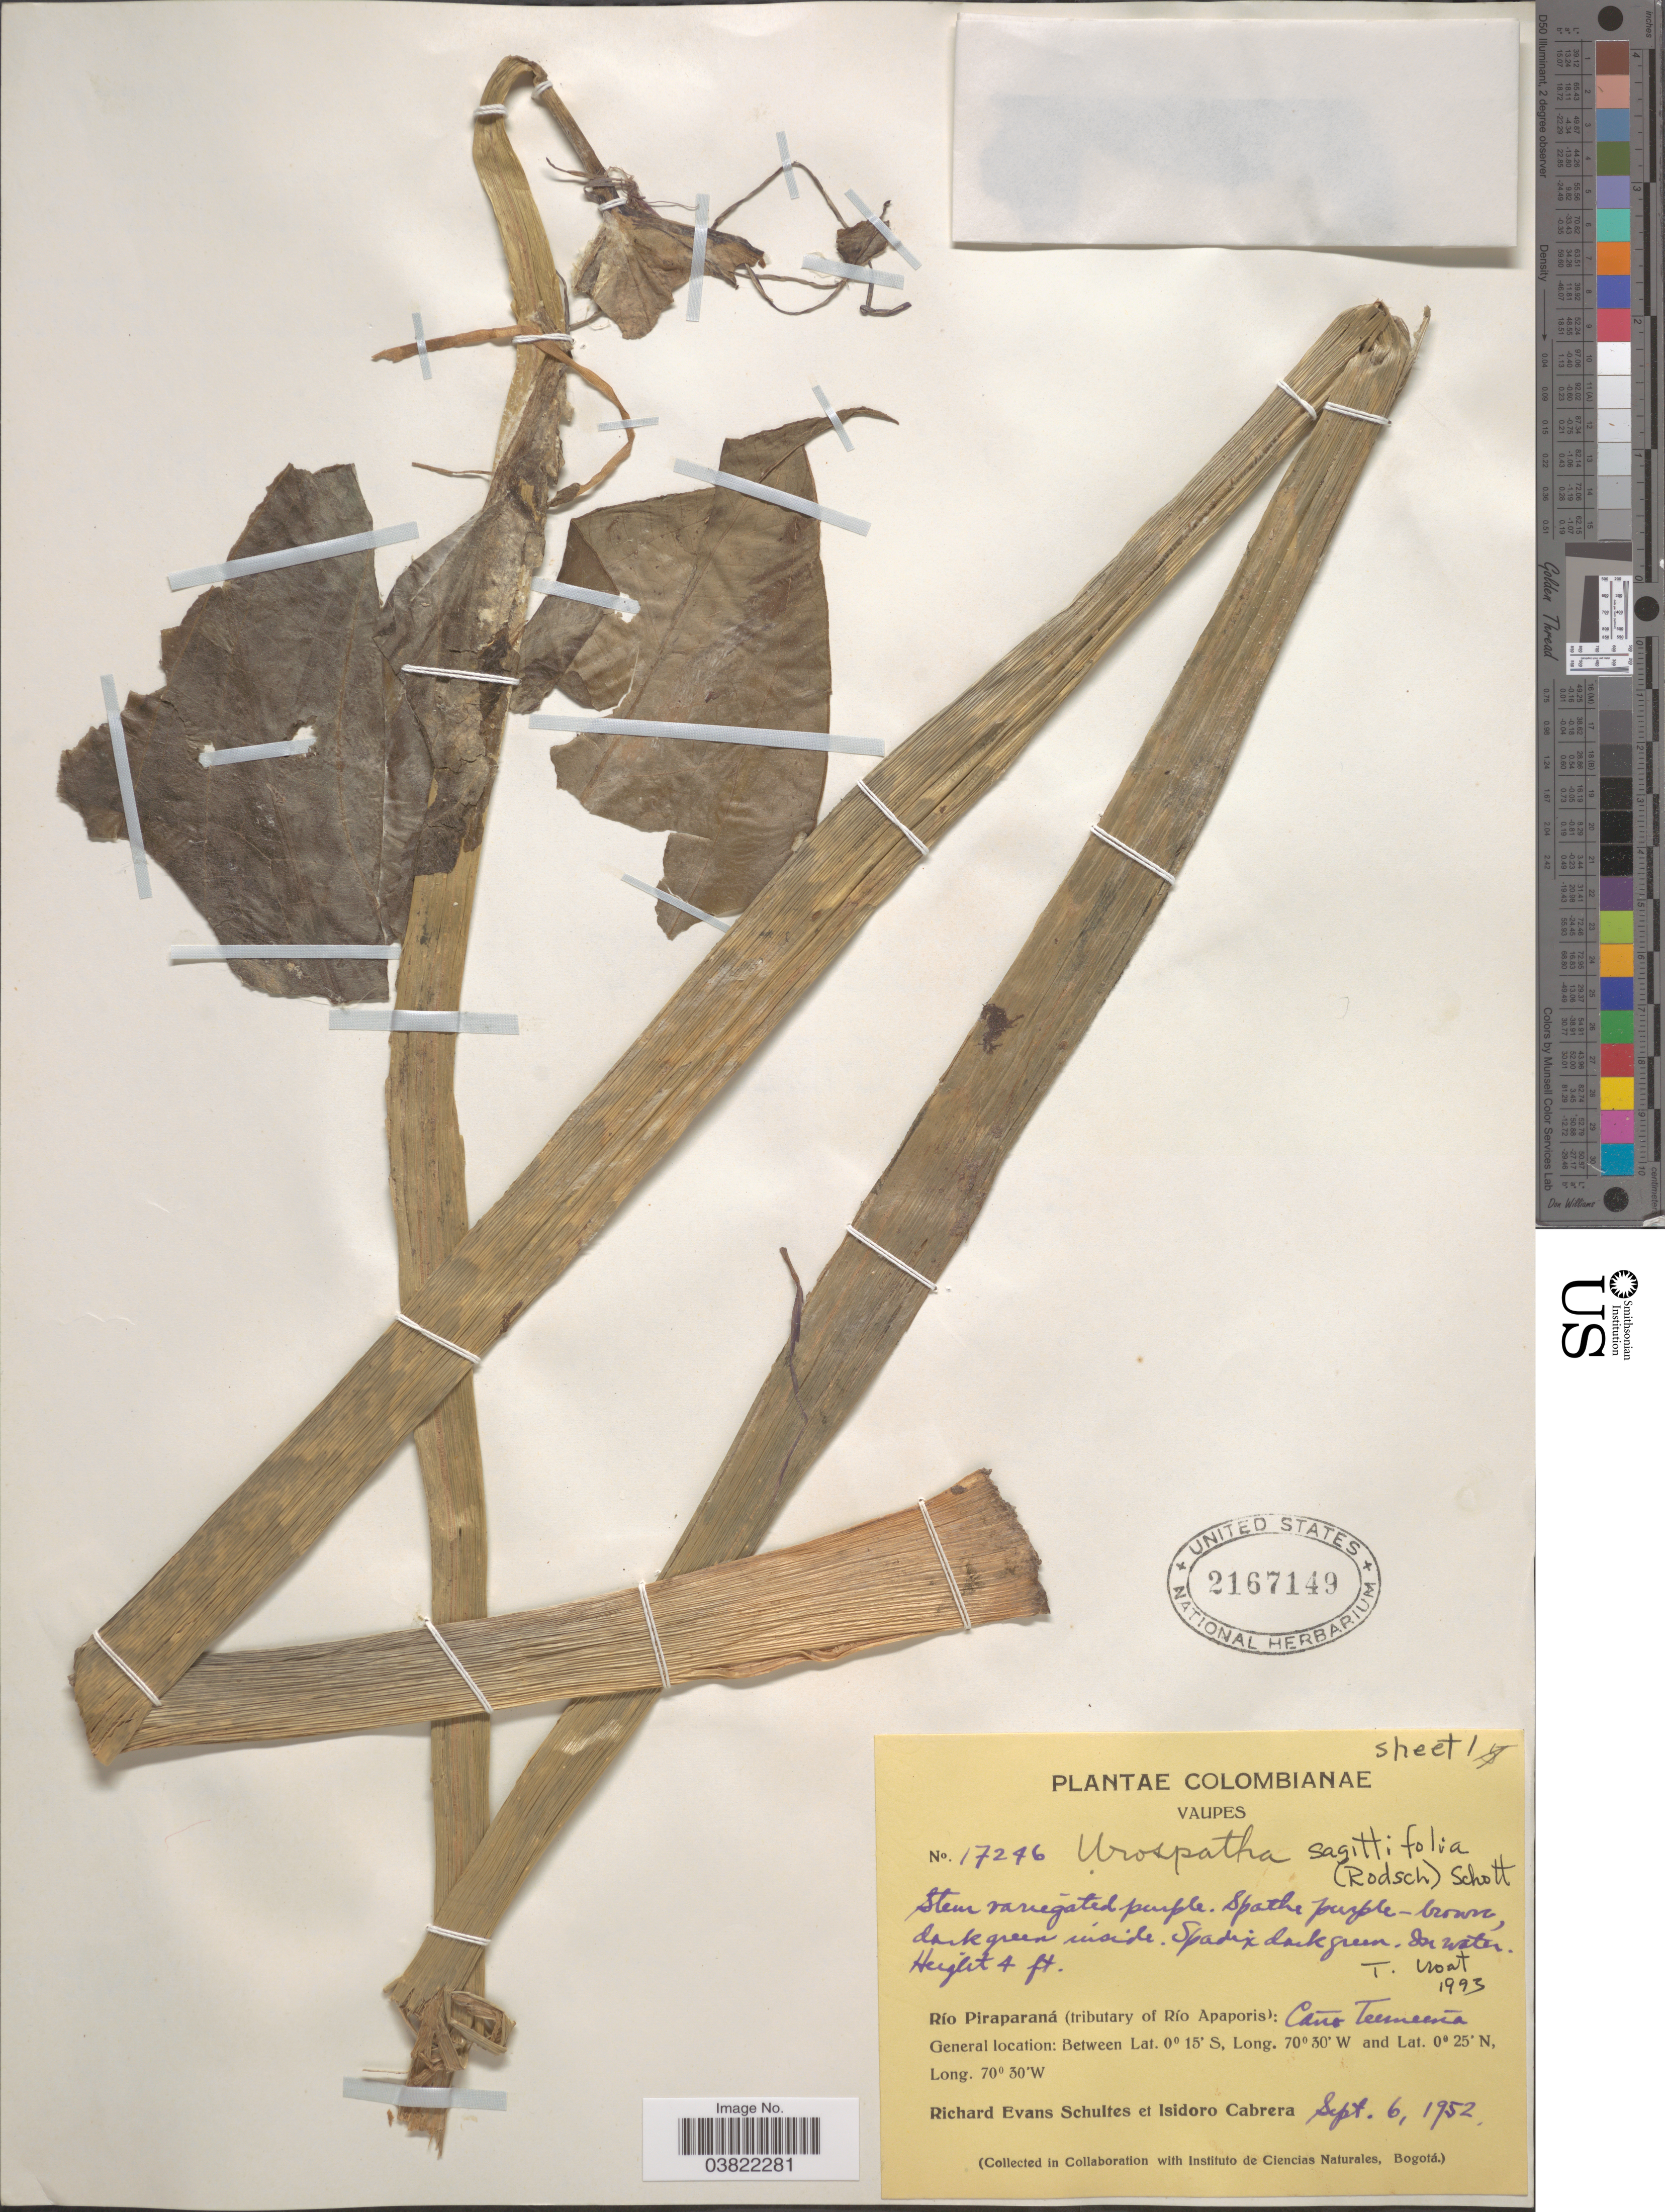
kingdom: Plantae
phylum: Tracheophyta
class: Liliopsida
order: Alismatales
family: Araceae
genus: Urospatha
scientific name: Urospatha sagittifolia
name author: (Rudge) Schott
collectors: R. E. Schultes & I. Cabrera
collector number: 17246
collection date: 1952-09-06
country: Colombia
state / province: Vaupés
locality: Río Piraparaná (tributary of Río Apaporis): Caño Teemeeña.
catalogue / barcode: US 2167149